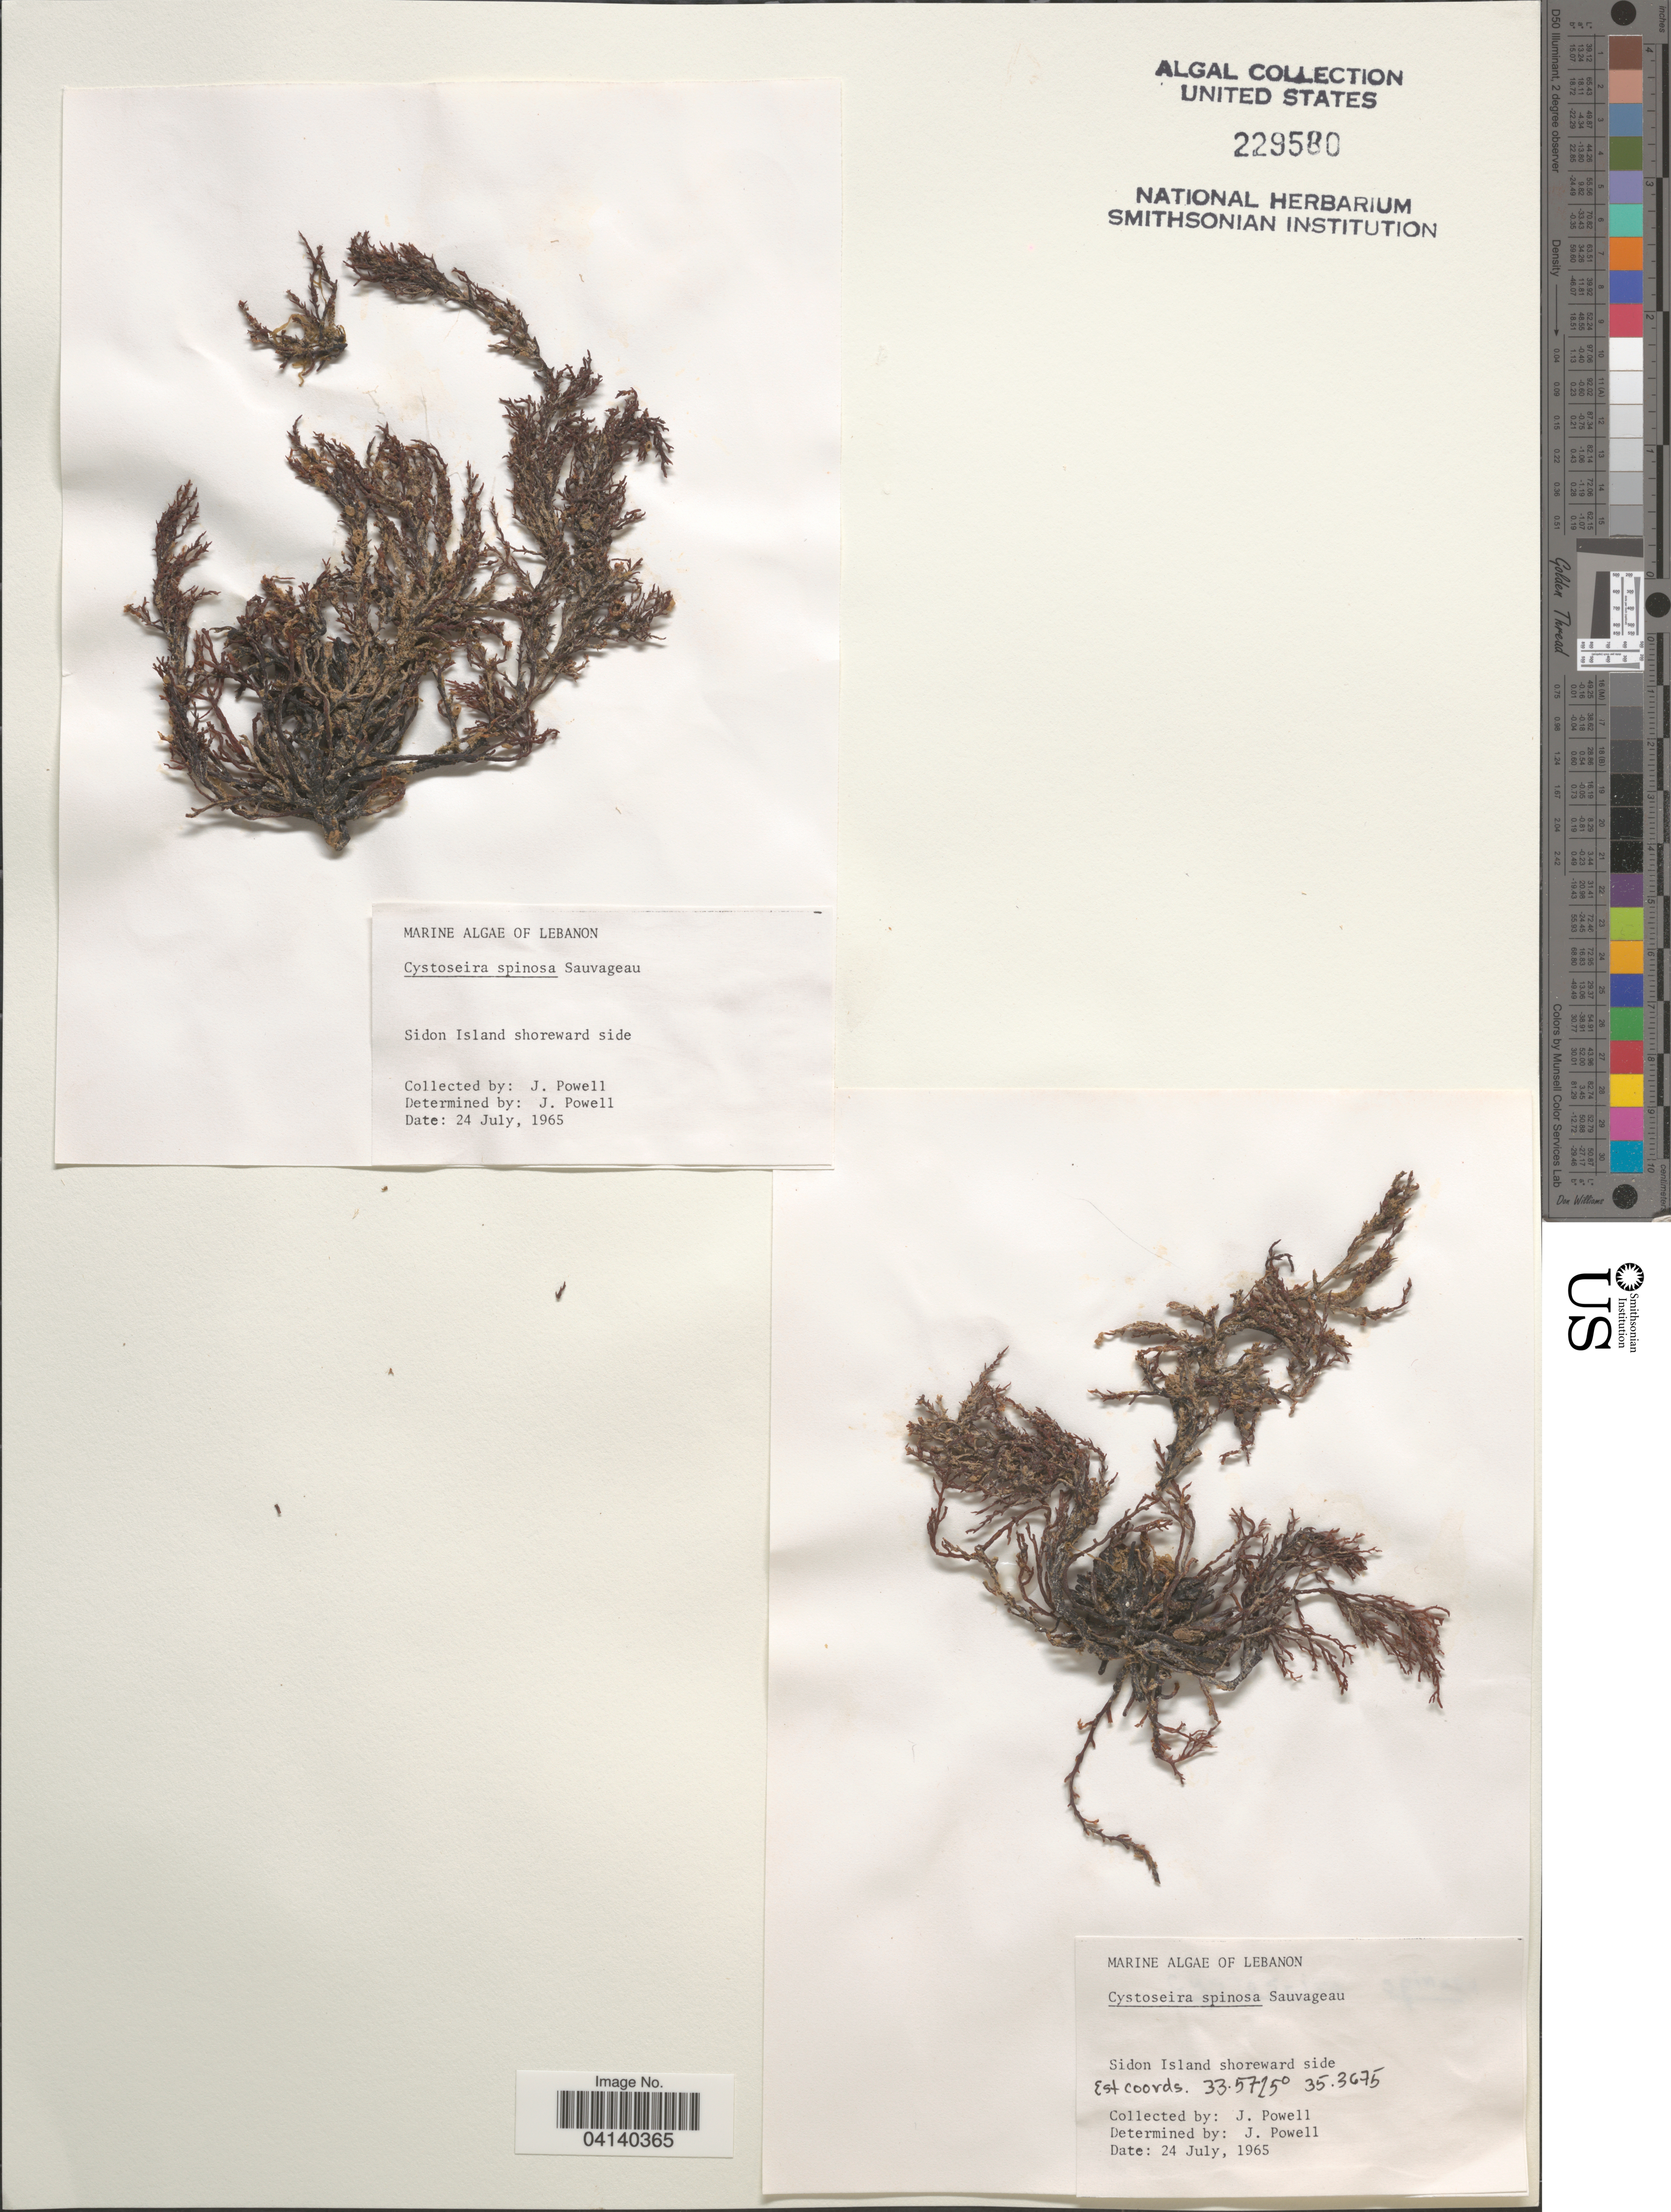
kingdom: Chromista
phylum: Ochrophyta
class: Phaeophyceae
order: Fucales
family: Sargassaceae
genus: Gongolaria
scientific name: Gongolaria montagnei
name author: (J. Agardh) Kuntze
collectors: J. Powell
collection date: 1965-07-24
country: Lebanon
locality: Sidon Island shoreward side.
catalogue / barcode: US 229580